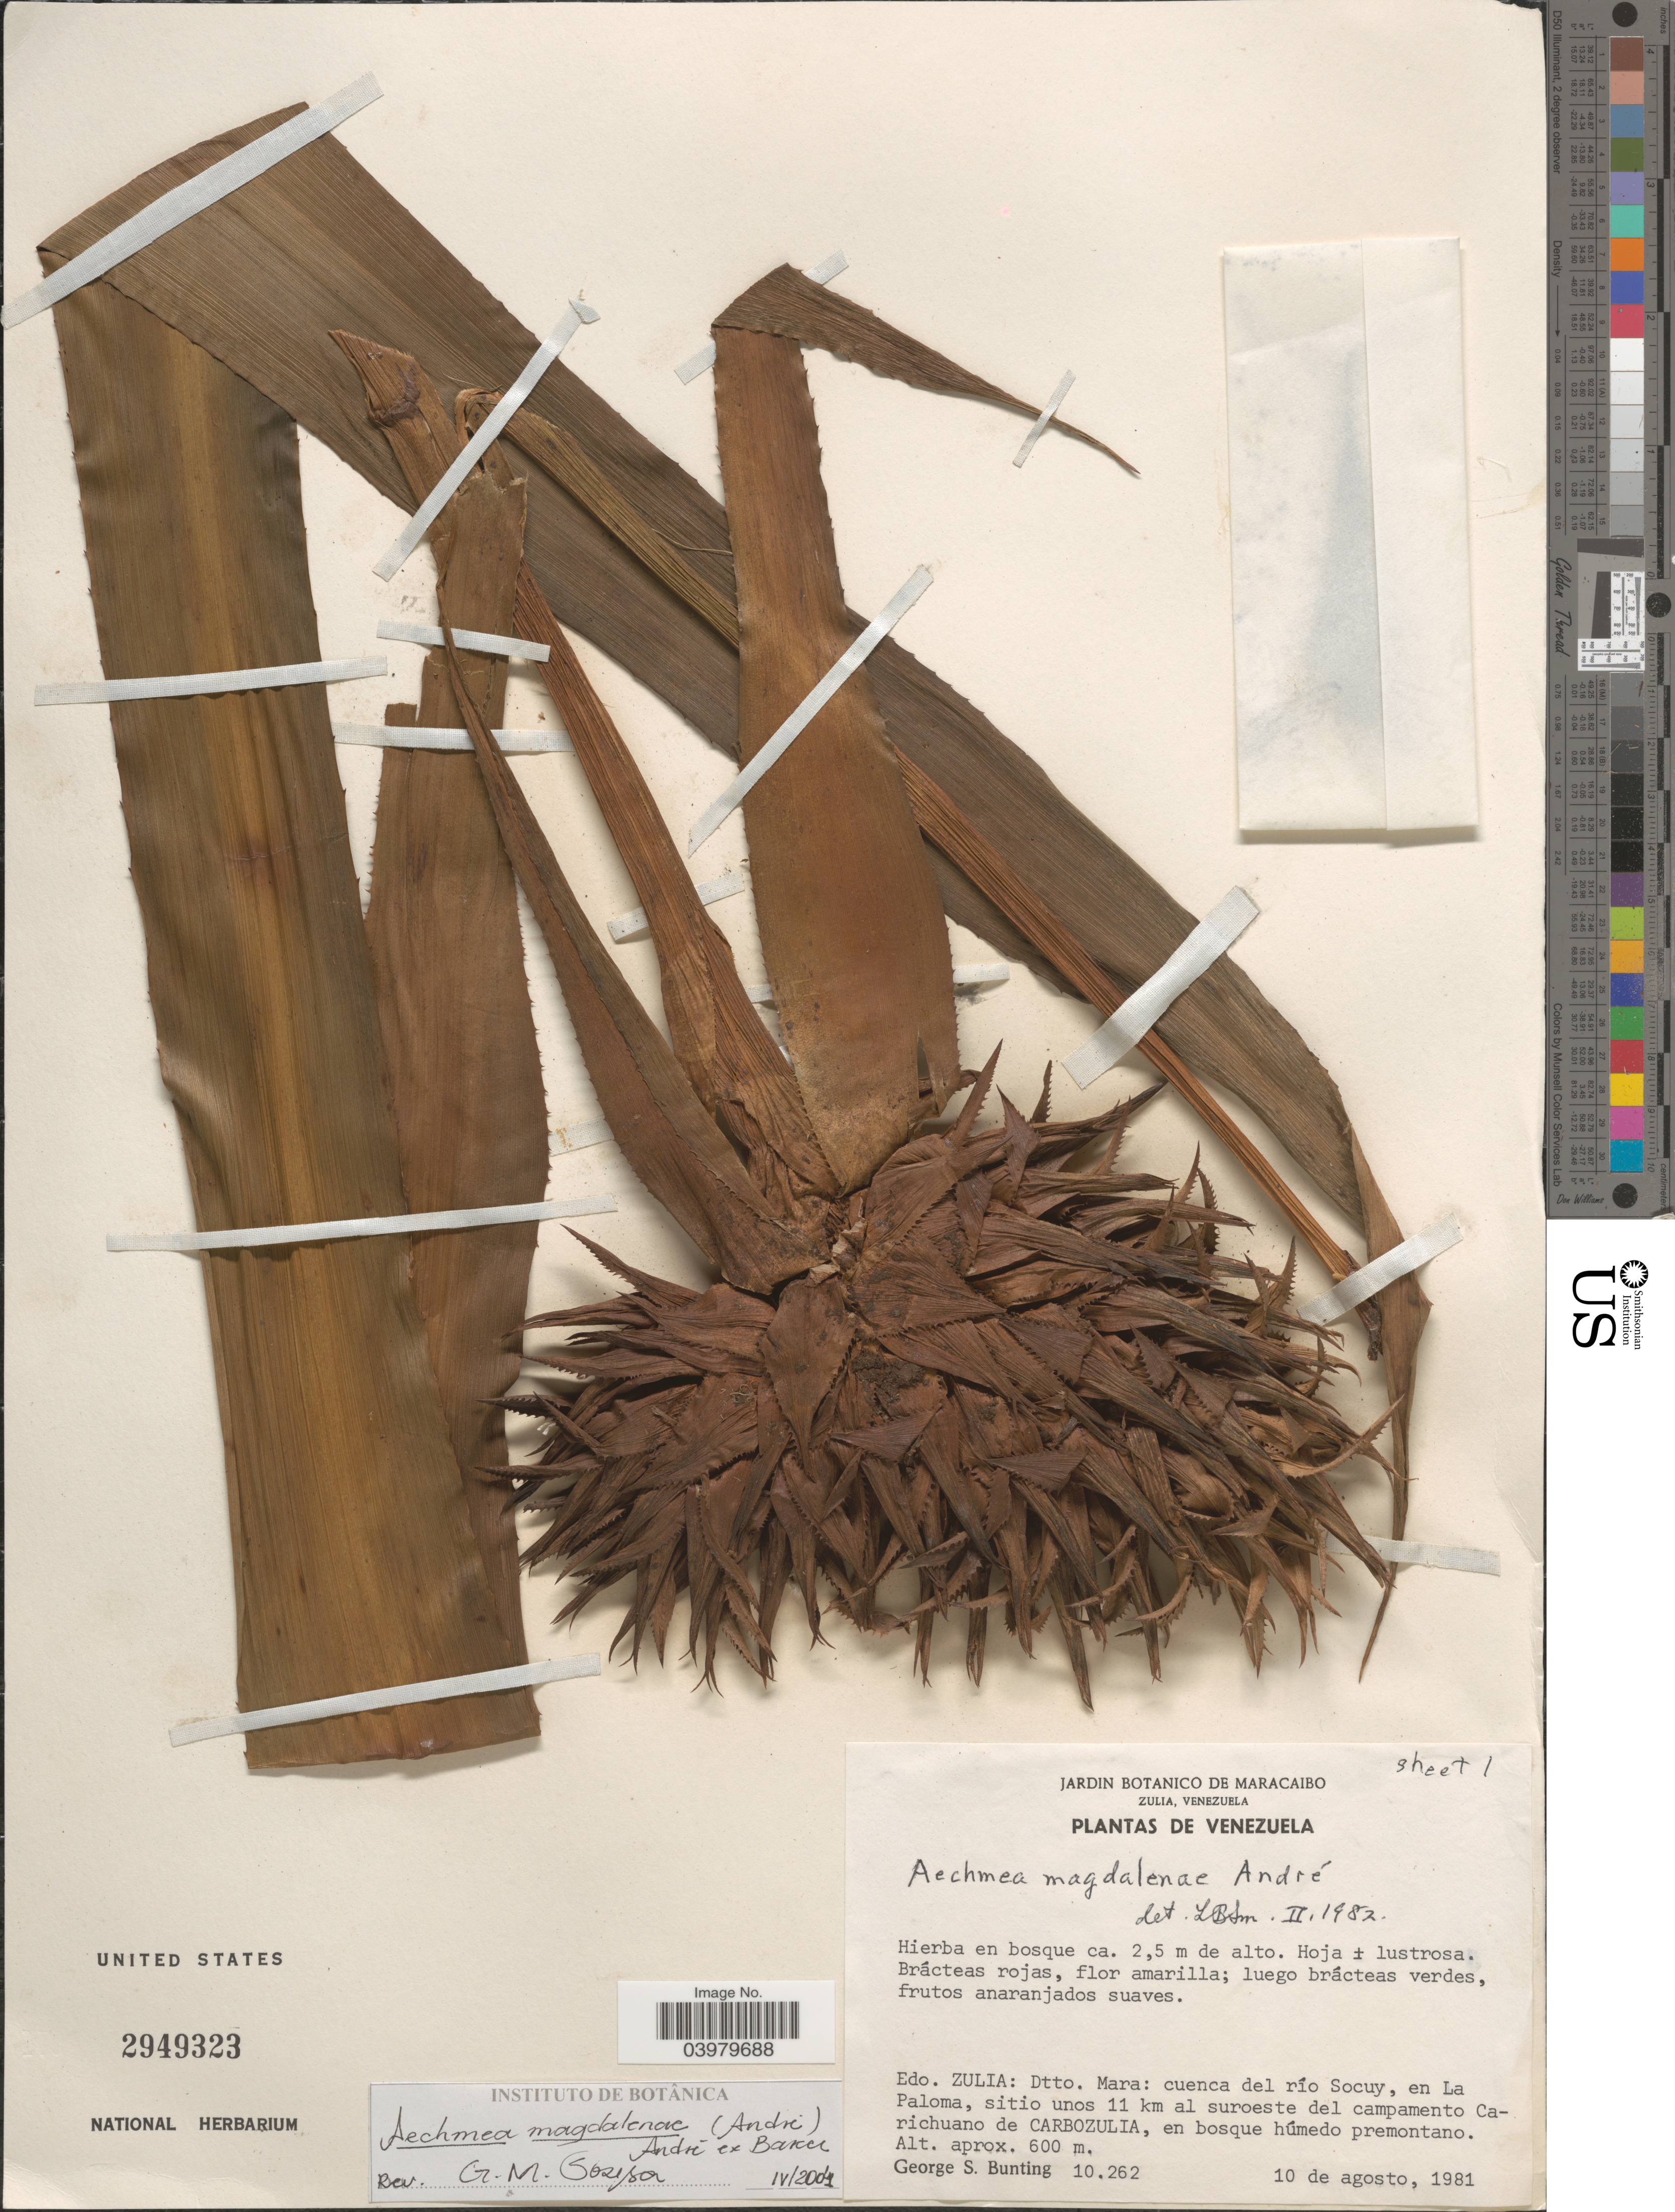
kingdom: Plantae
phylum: Tracheophyta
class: Liliopsida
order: Poales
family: Bromeliaceae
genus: Aechmea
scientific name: Aechmea magdalenae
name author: (André) André ex Baker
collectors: G. S. Bunting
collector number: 10262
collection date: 1981-08-10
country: Venezuela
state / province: Zulia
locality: Dtto. Mara: cuenca del río Socuy, en La Paloma, sitio unos 11 km al suroeste del campamento Carichuano de Carbozulia, en bosque húmedo premontano.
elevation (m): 600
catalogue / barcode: US 2949323